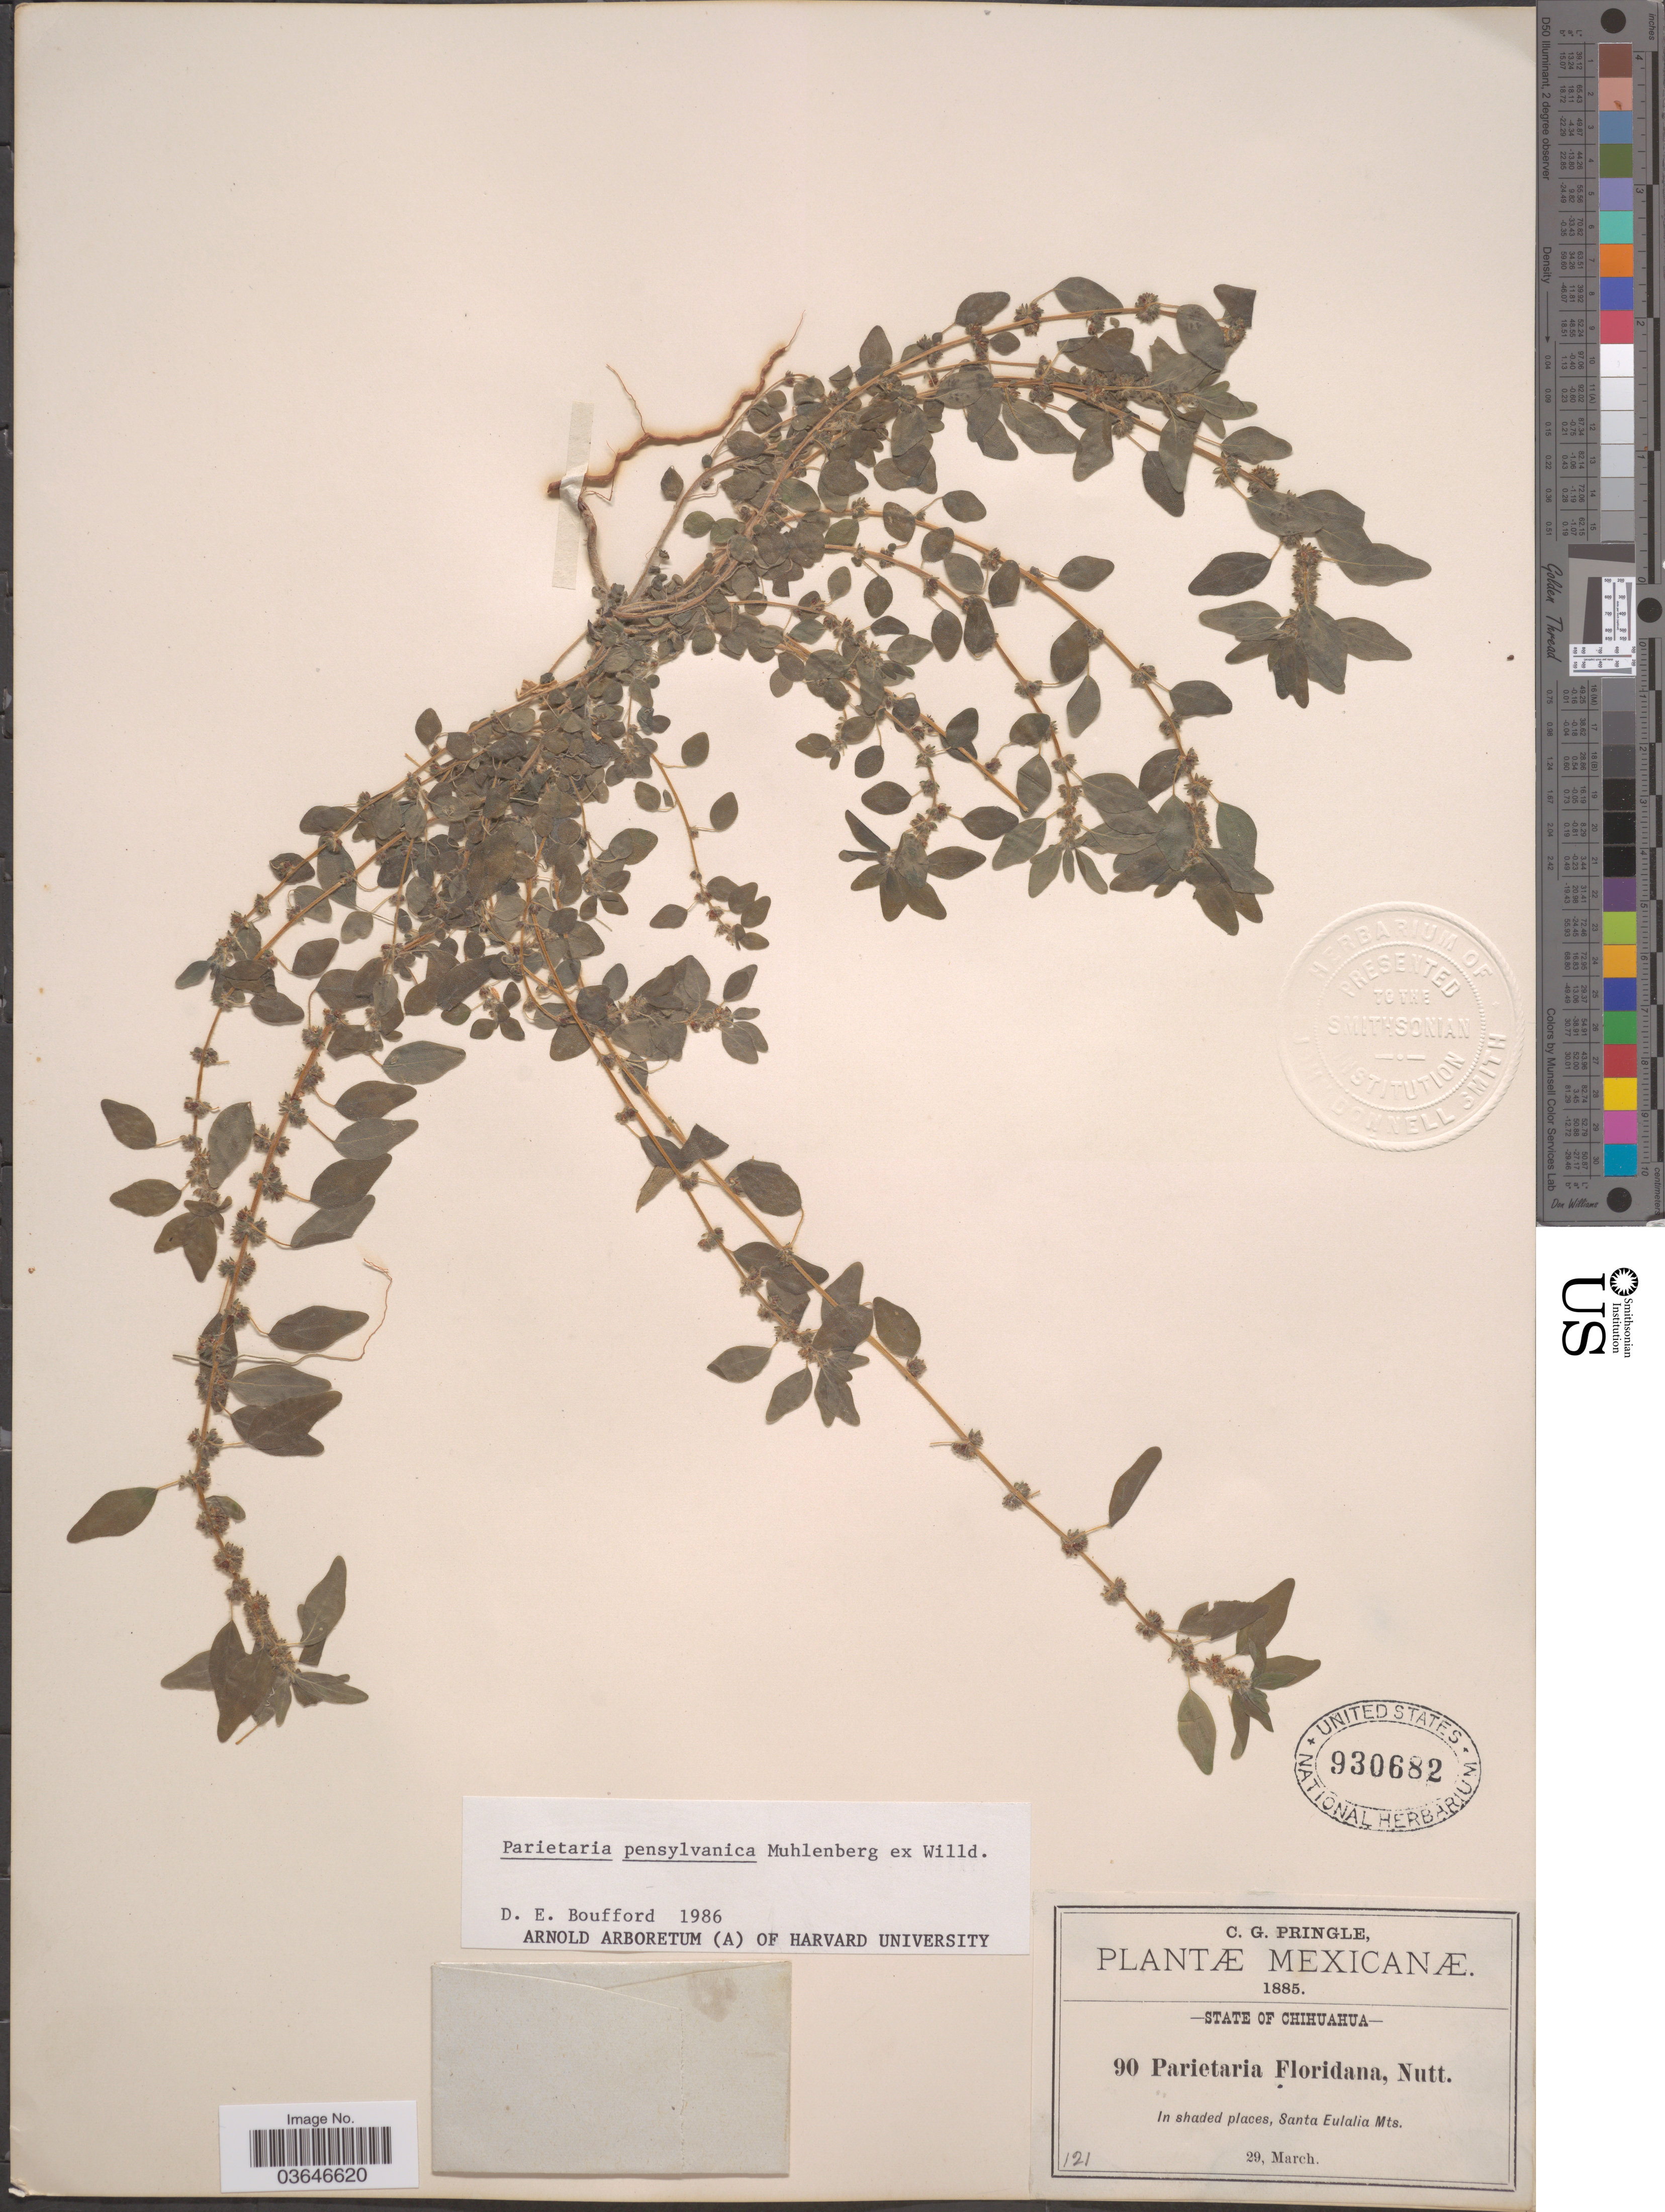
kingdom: Plantae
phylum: Tracheophyta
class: Magnoliopsida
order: Rosales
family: Urticaceae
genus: Parietaria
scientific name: Parietaria pensylvanica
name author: Muhl. ex Willd.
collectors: C. G. Pringle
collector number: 90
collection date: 1885-03-29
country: Mexico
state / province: Chihuahua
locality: State of Chihuahua. In shaded places, Santa Eulalia Mts.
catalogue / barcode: US 930682